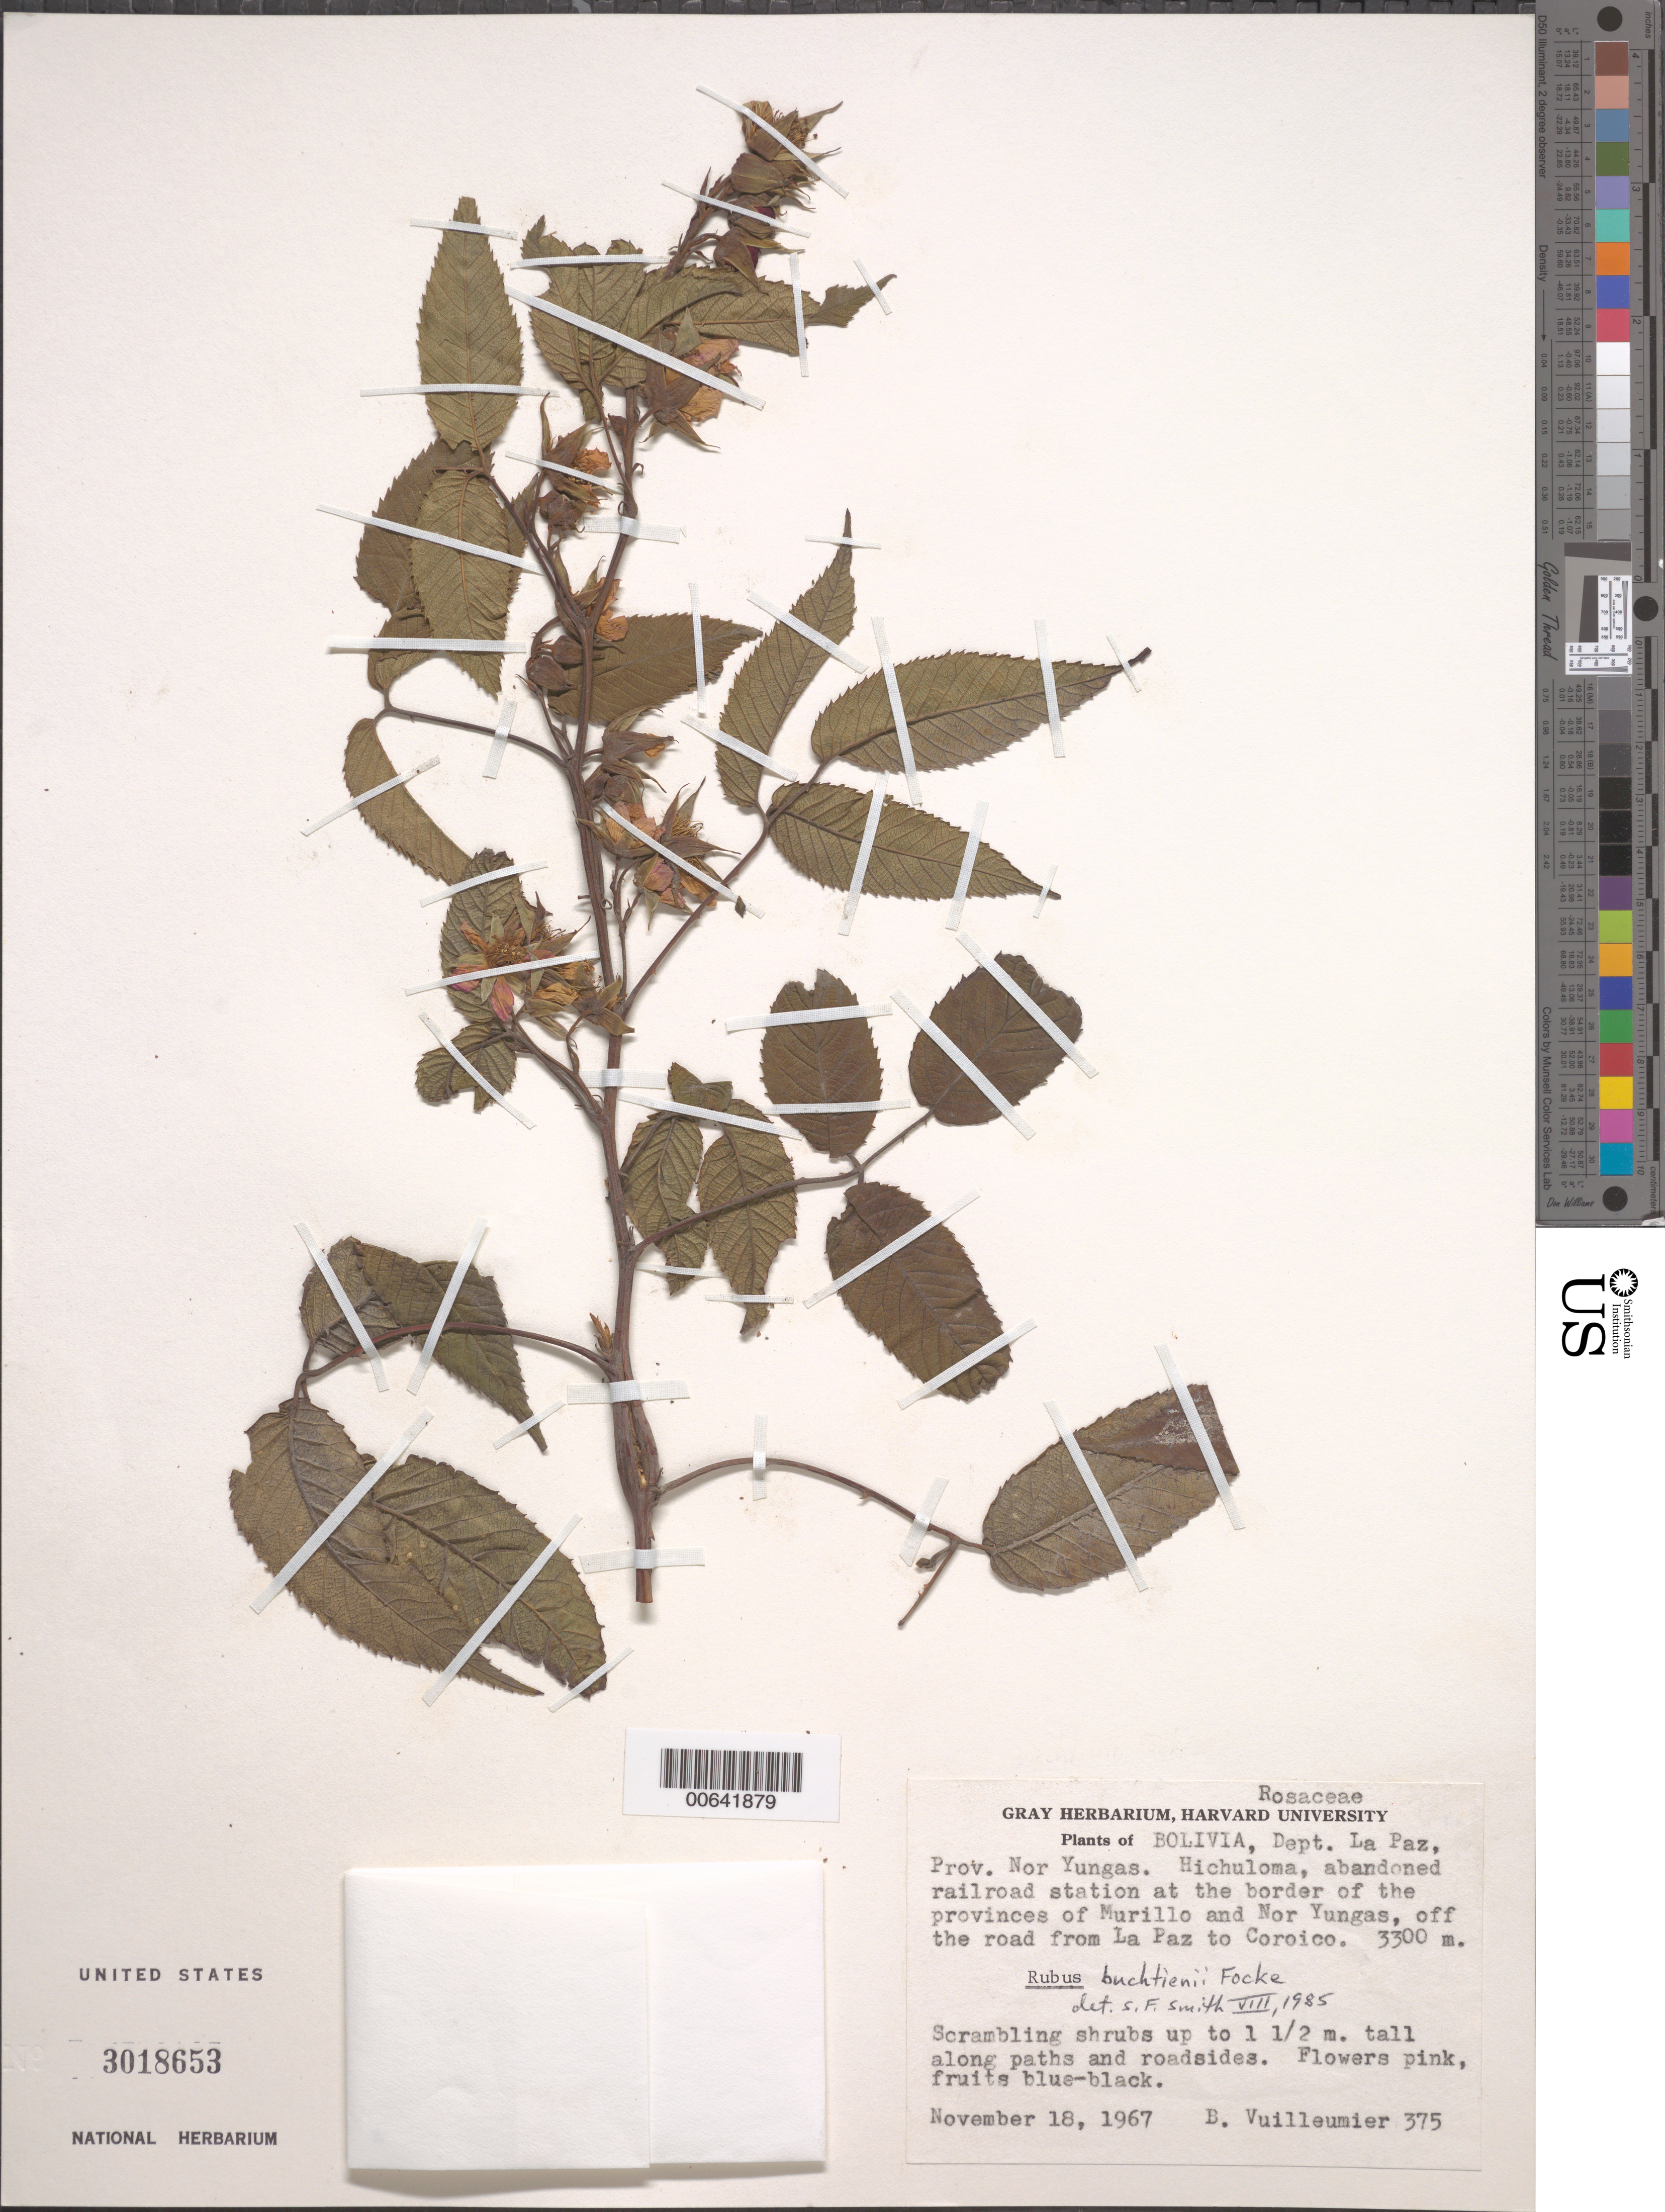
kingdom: Plantae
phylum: Tracheophyta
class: Magnoliopsida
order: Rosales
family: Rosaceae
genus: Rubus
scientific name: Rubus buchtienii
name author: Focke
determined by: Smith, Stephen F., (US), NMNH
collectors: B. Vuilleumier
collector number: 375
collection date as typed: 18 Nov 1967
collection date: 1967-11-18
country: Bolivia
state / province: La Paz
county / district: Nor Yungas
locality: Nor Yungas. Hichuloma (ruta La Paz -Coroico)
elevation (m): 3300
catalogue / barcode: US 3018653